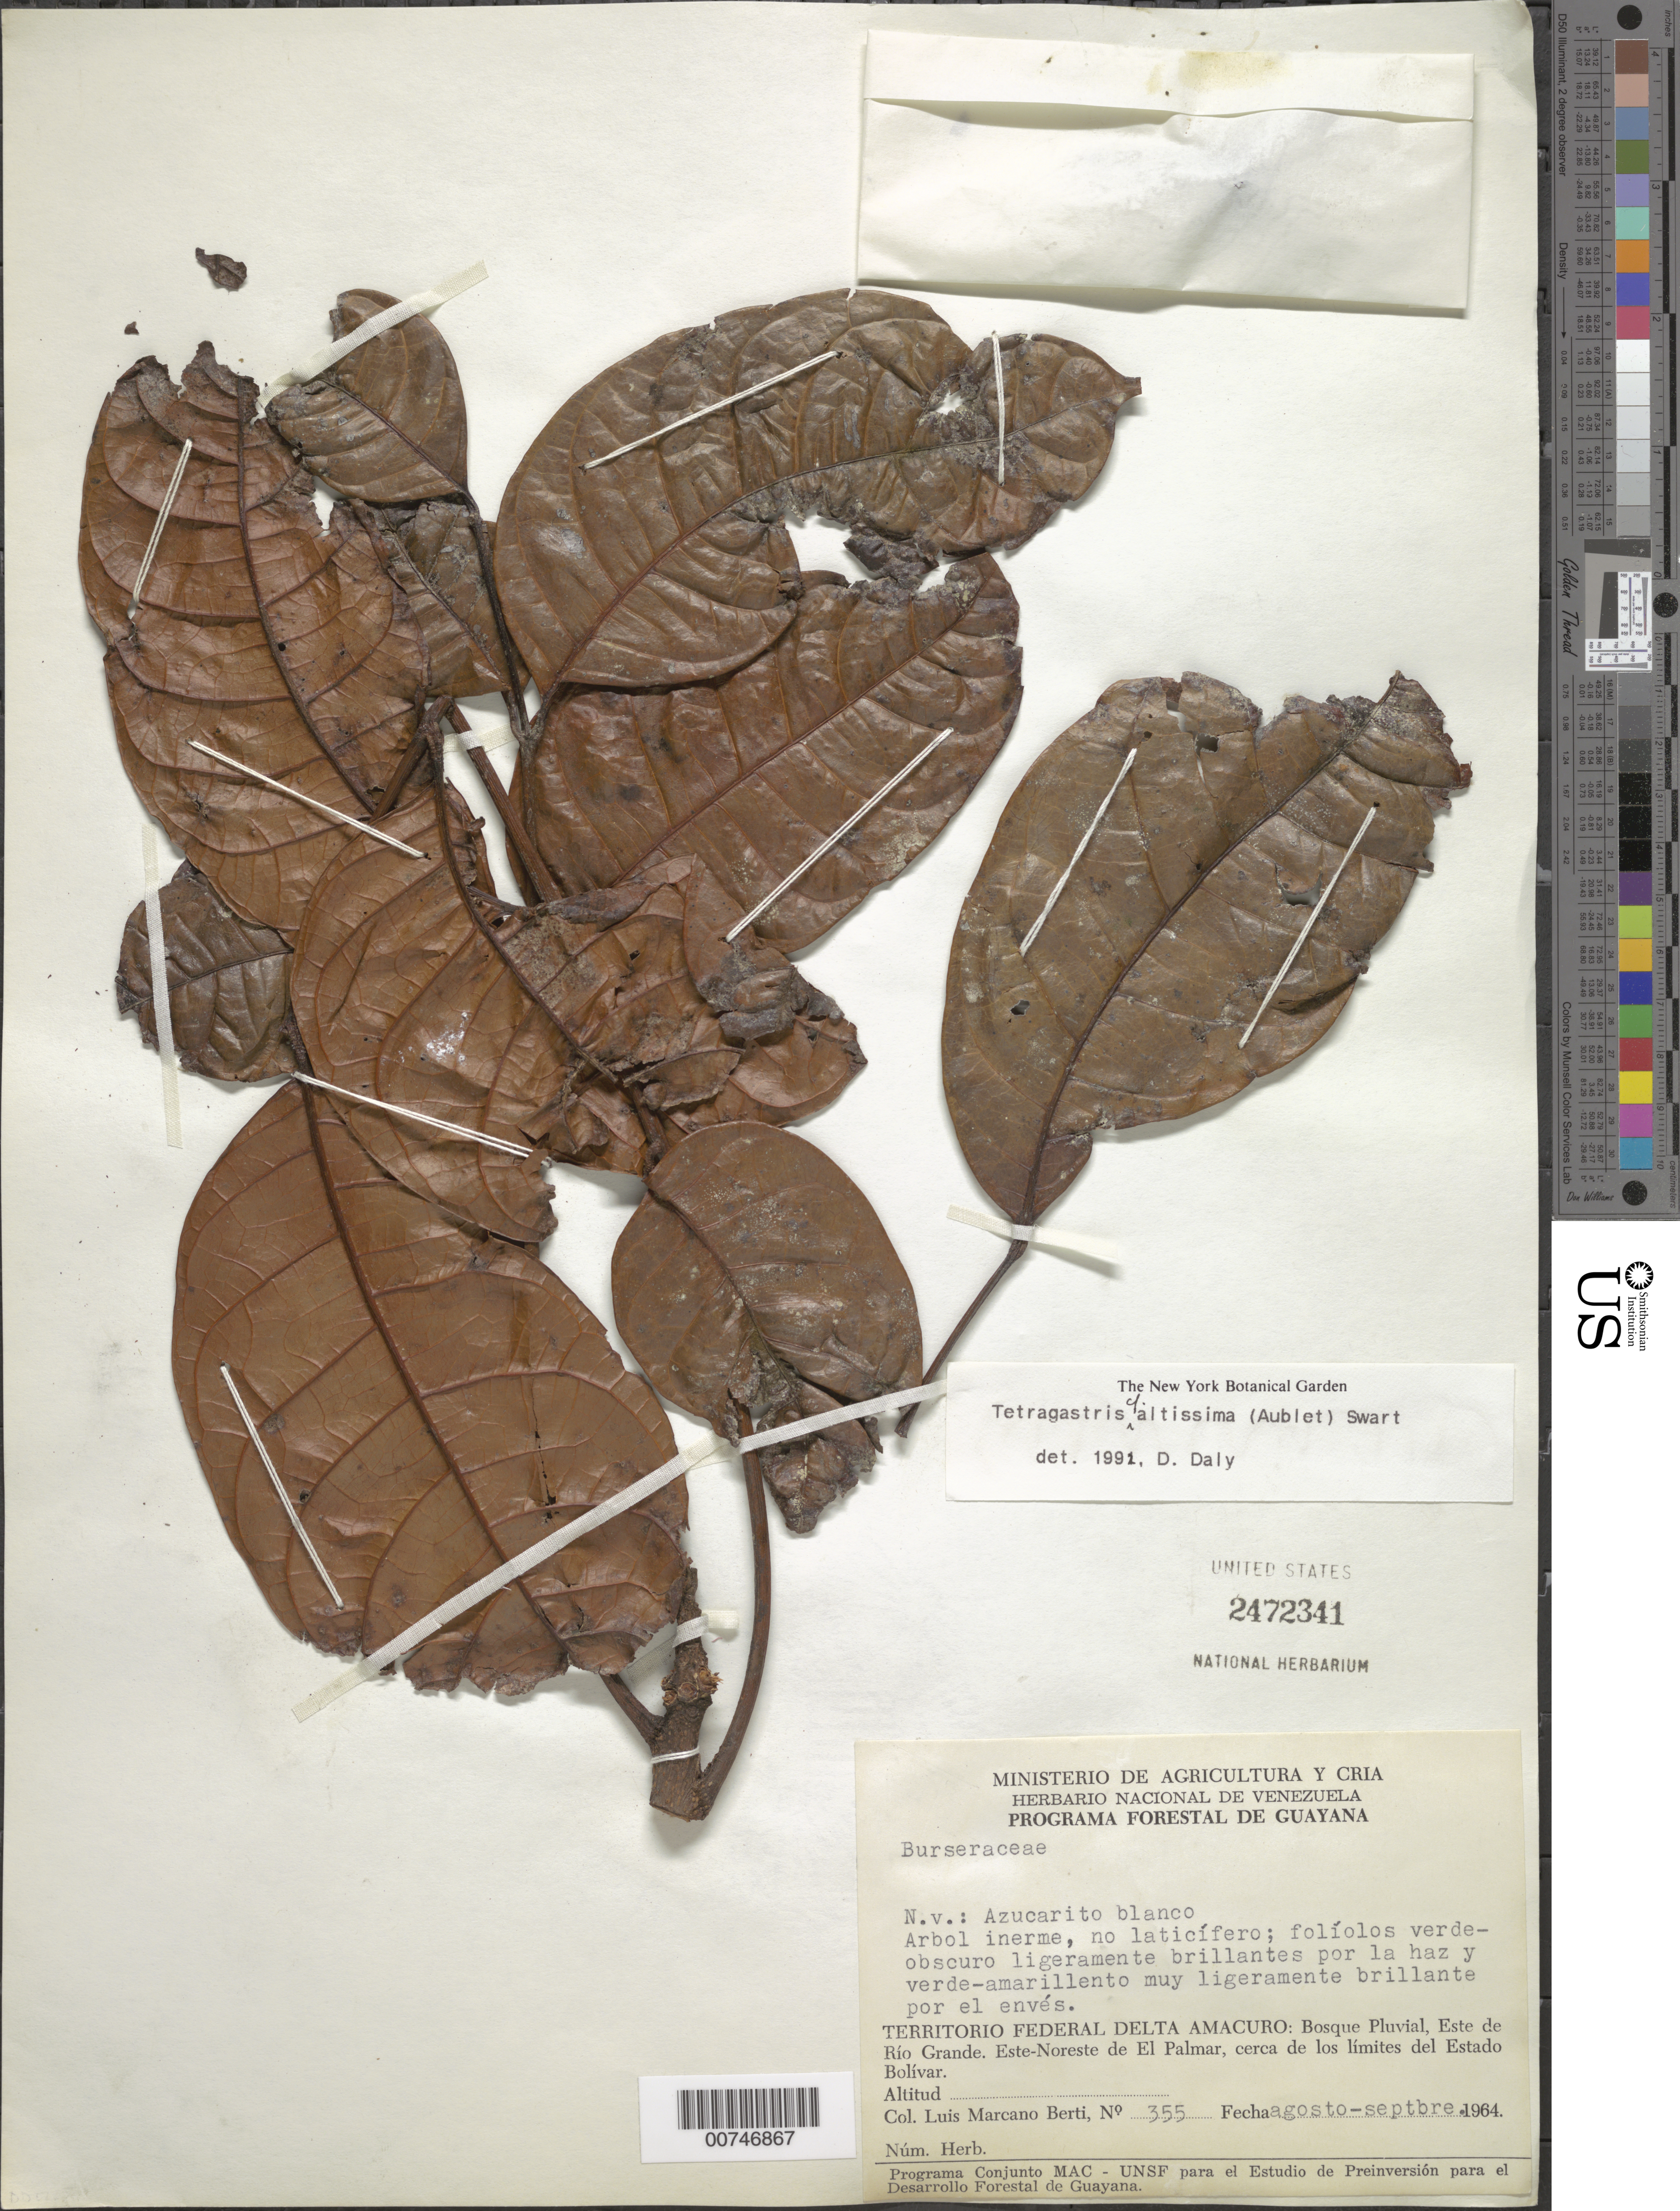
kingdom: Plantae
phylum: Tracheophyta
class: Magnoliopsida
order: Sapindales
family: Burseraceae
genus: Protium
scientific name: Protium altissimum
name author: (Aubl.) Marchand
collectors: L. Marcano-Berti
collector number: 355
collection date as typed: Aug-64 to Sep-64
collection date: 1964-08/1964-09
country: Venezuela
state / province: Delta Amacuro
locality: Este de Río Grande, ENE de El Palmar, cerca de los limites del Estado Bolívar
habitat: Bosque pluvial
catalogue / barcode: US 2472341